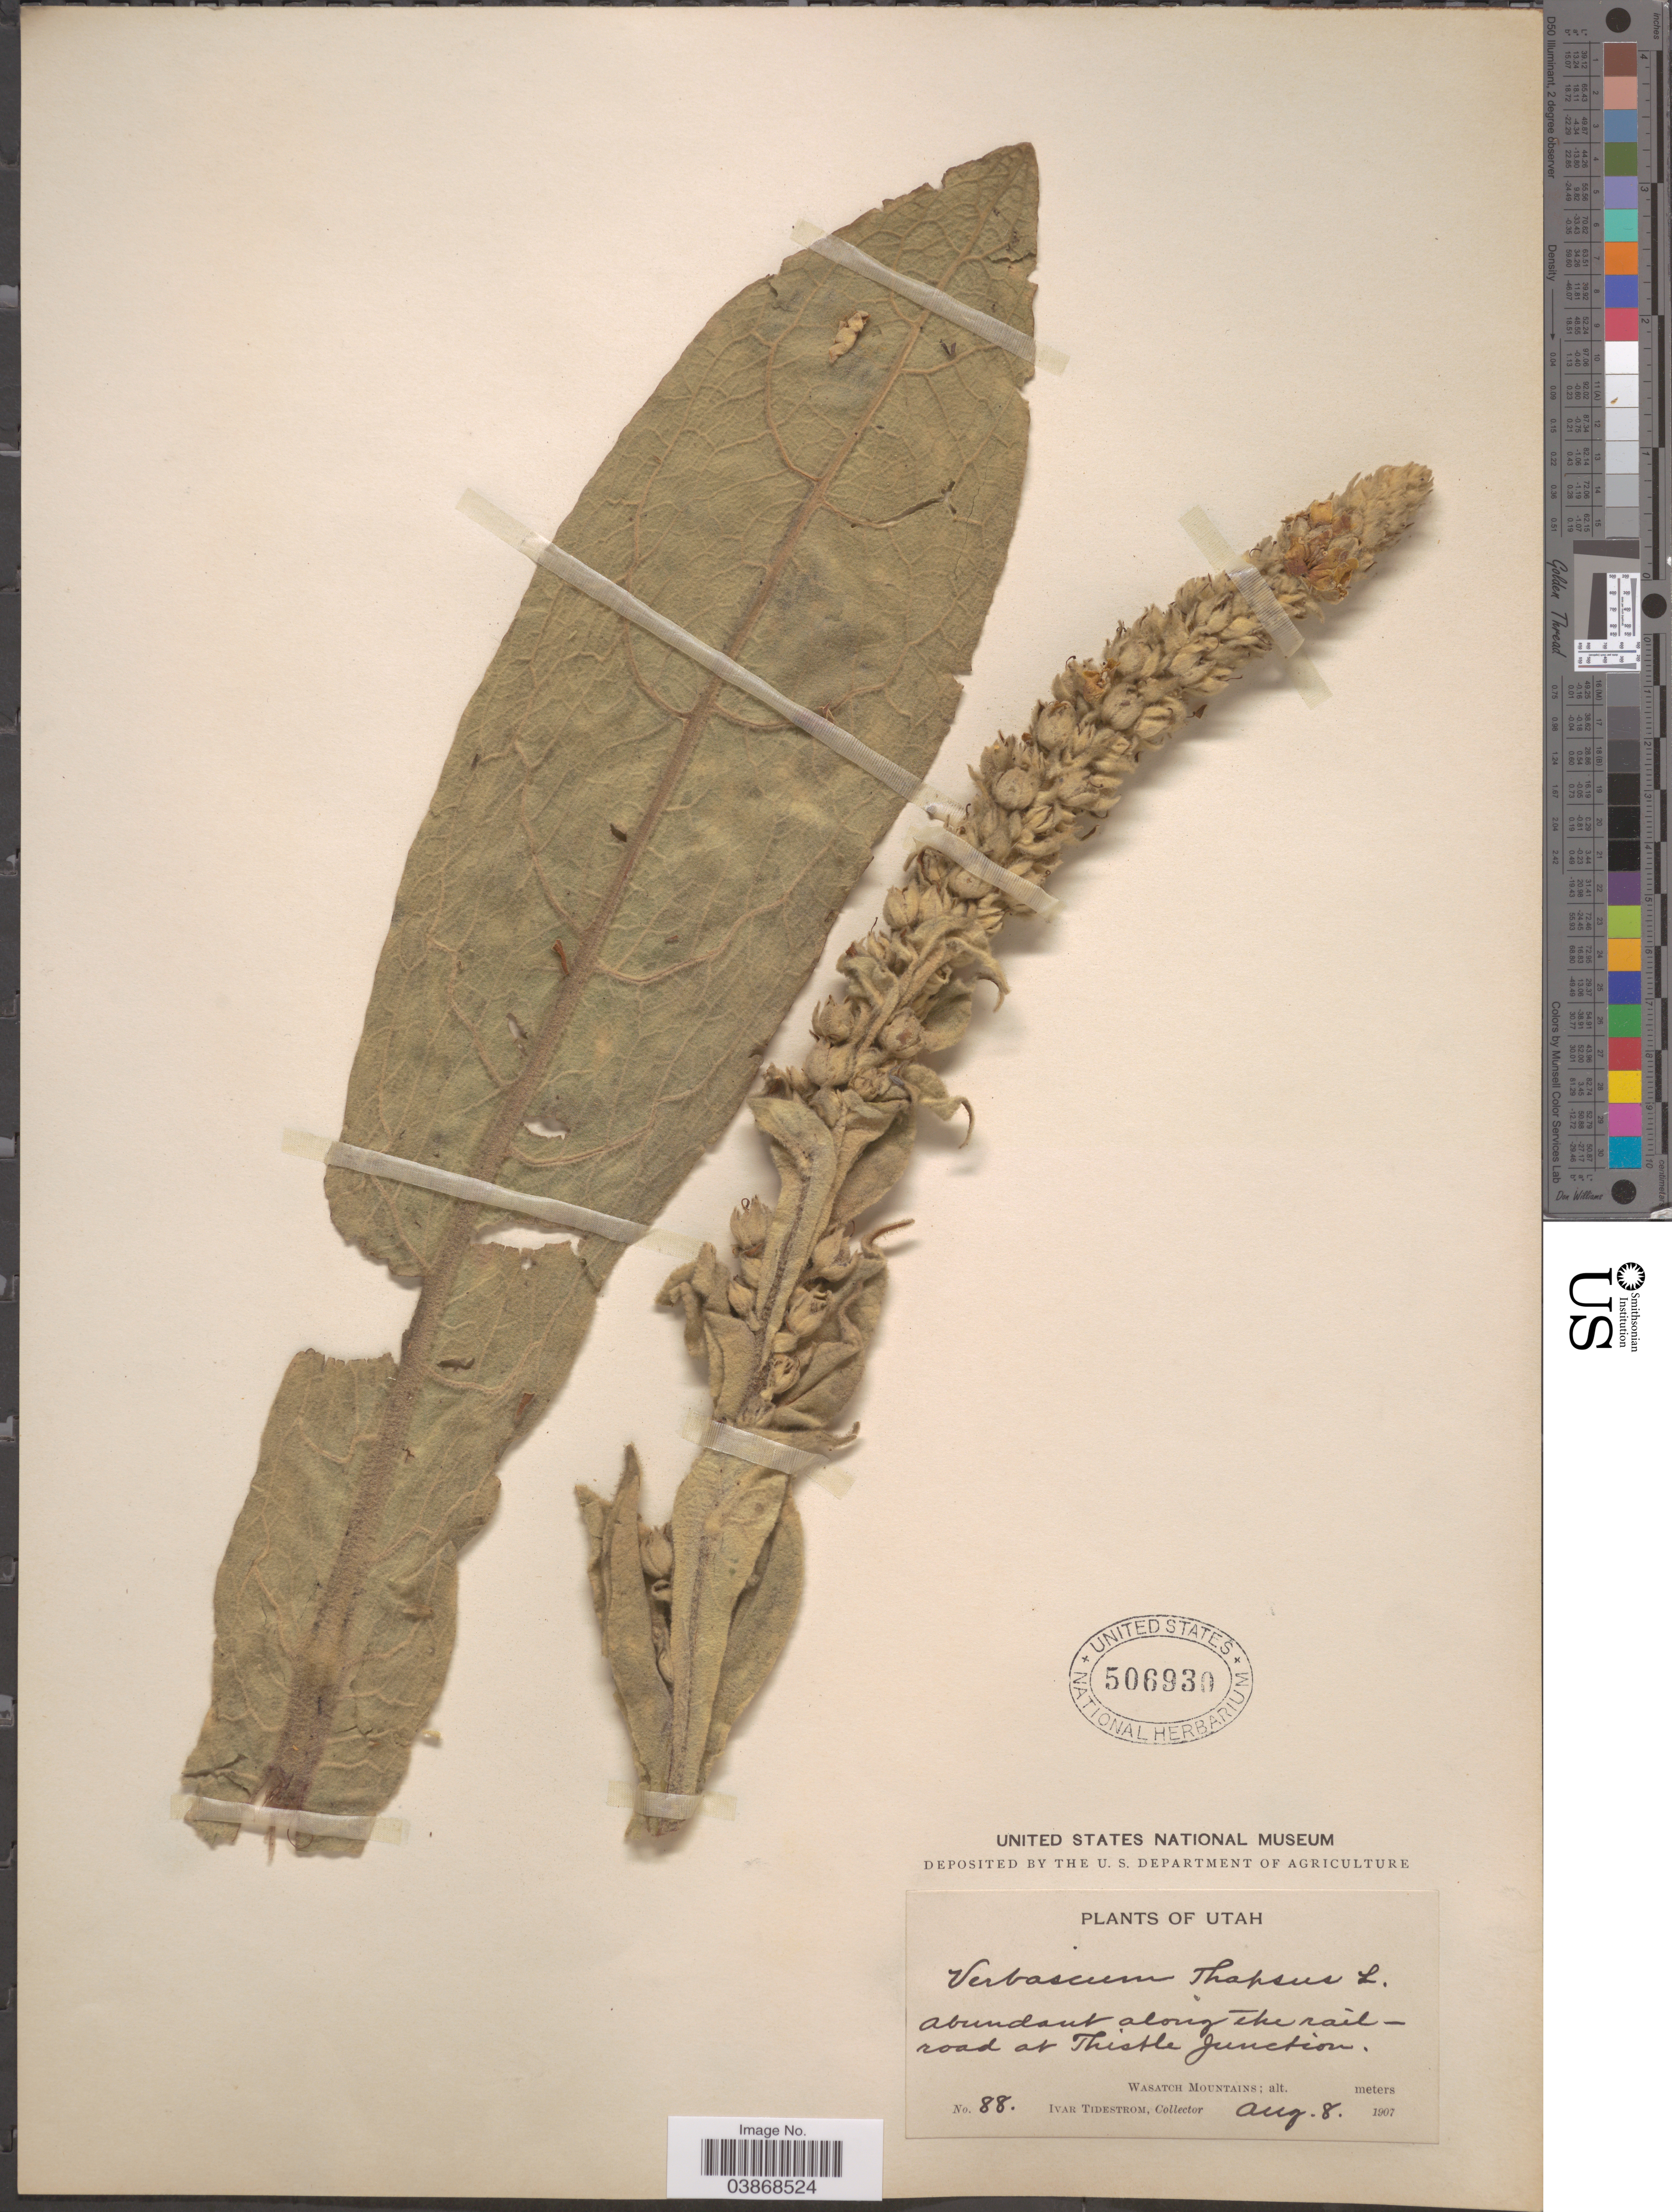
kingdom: Plantae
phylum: Tracheophyta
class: Magnoliopsida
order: Lamiales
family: Scrophulariaceae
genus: Verbascum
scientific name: Verbascum thapsus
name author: L.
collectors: I. F. Tidestrom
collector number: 88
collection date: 1907-08-08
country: United States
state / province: Utah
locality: Along the railroad at Thistle Junction. Wasatch Mountains.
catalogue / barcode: US 506930